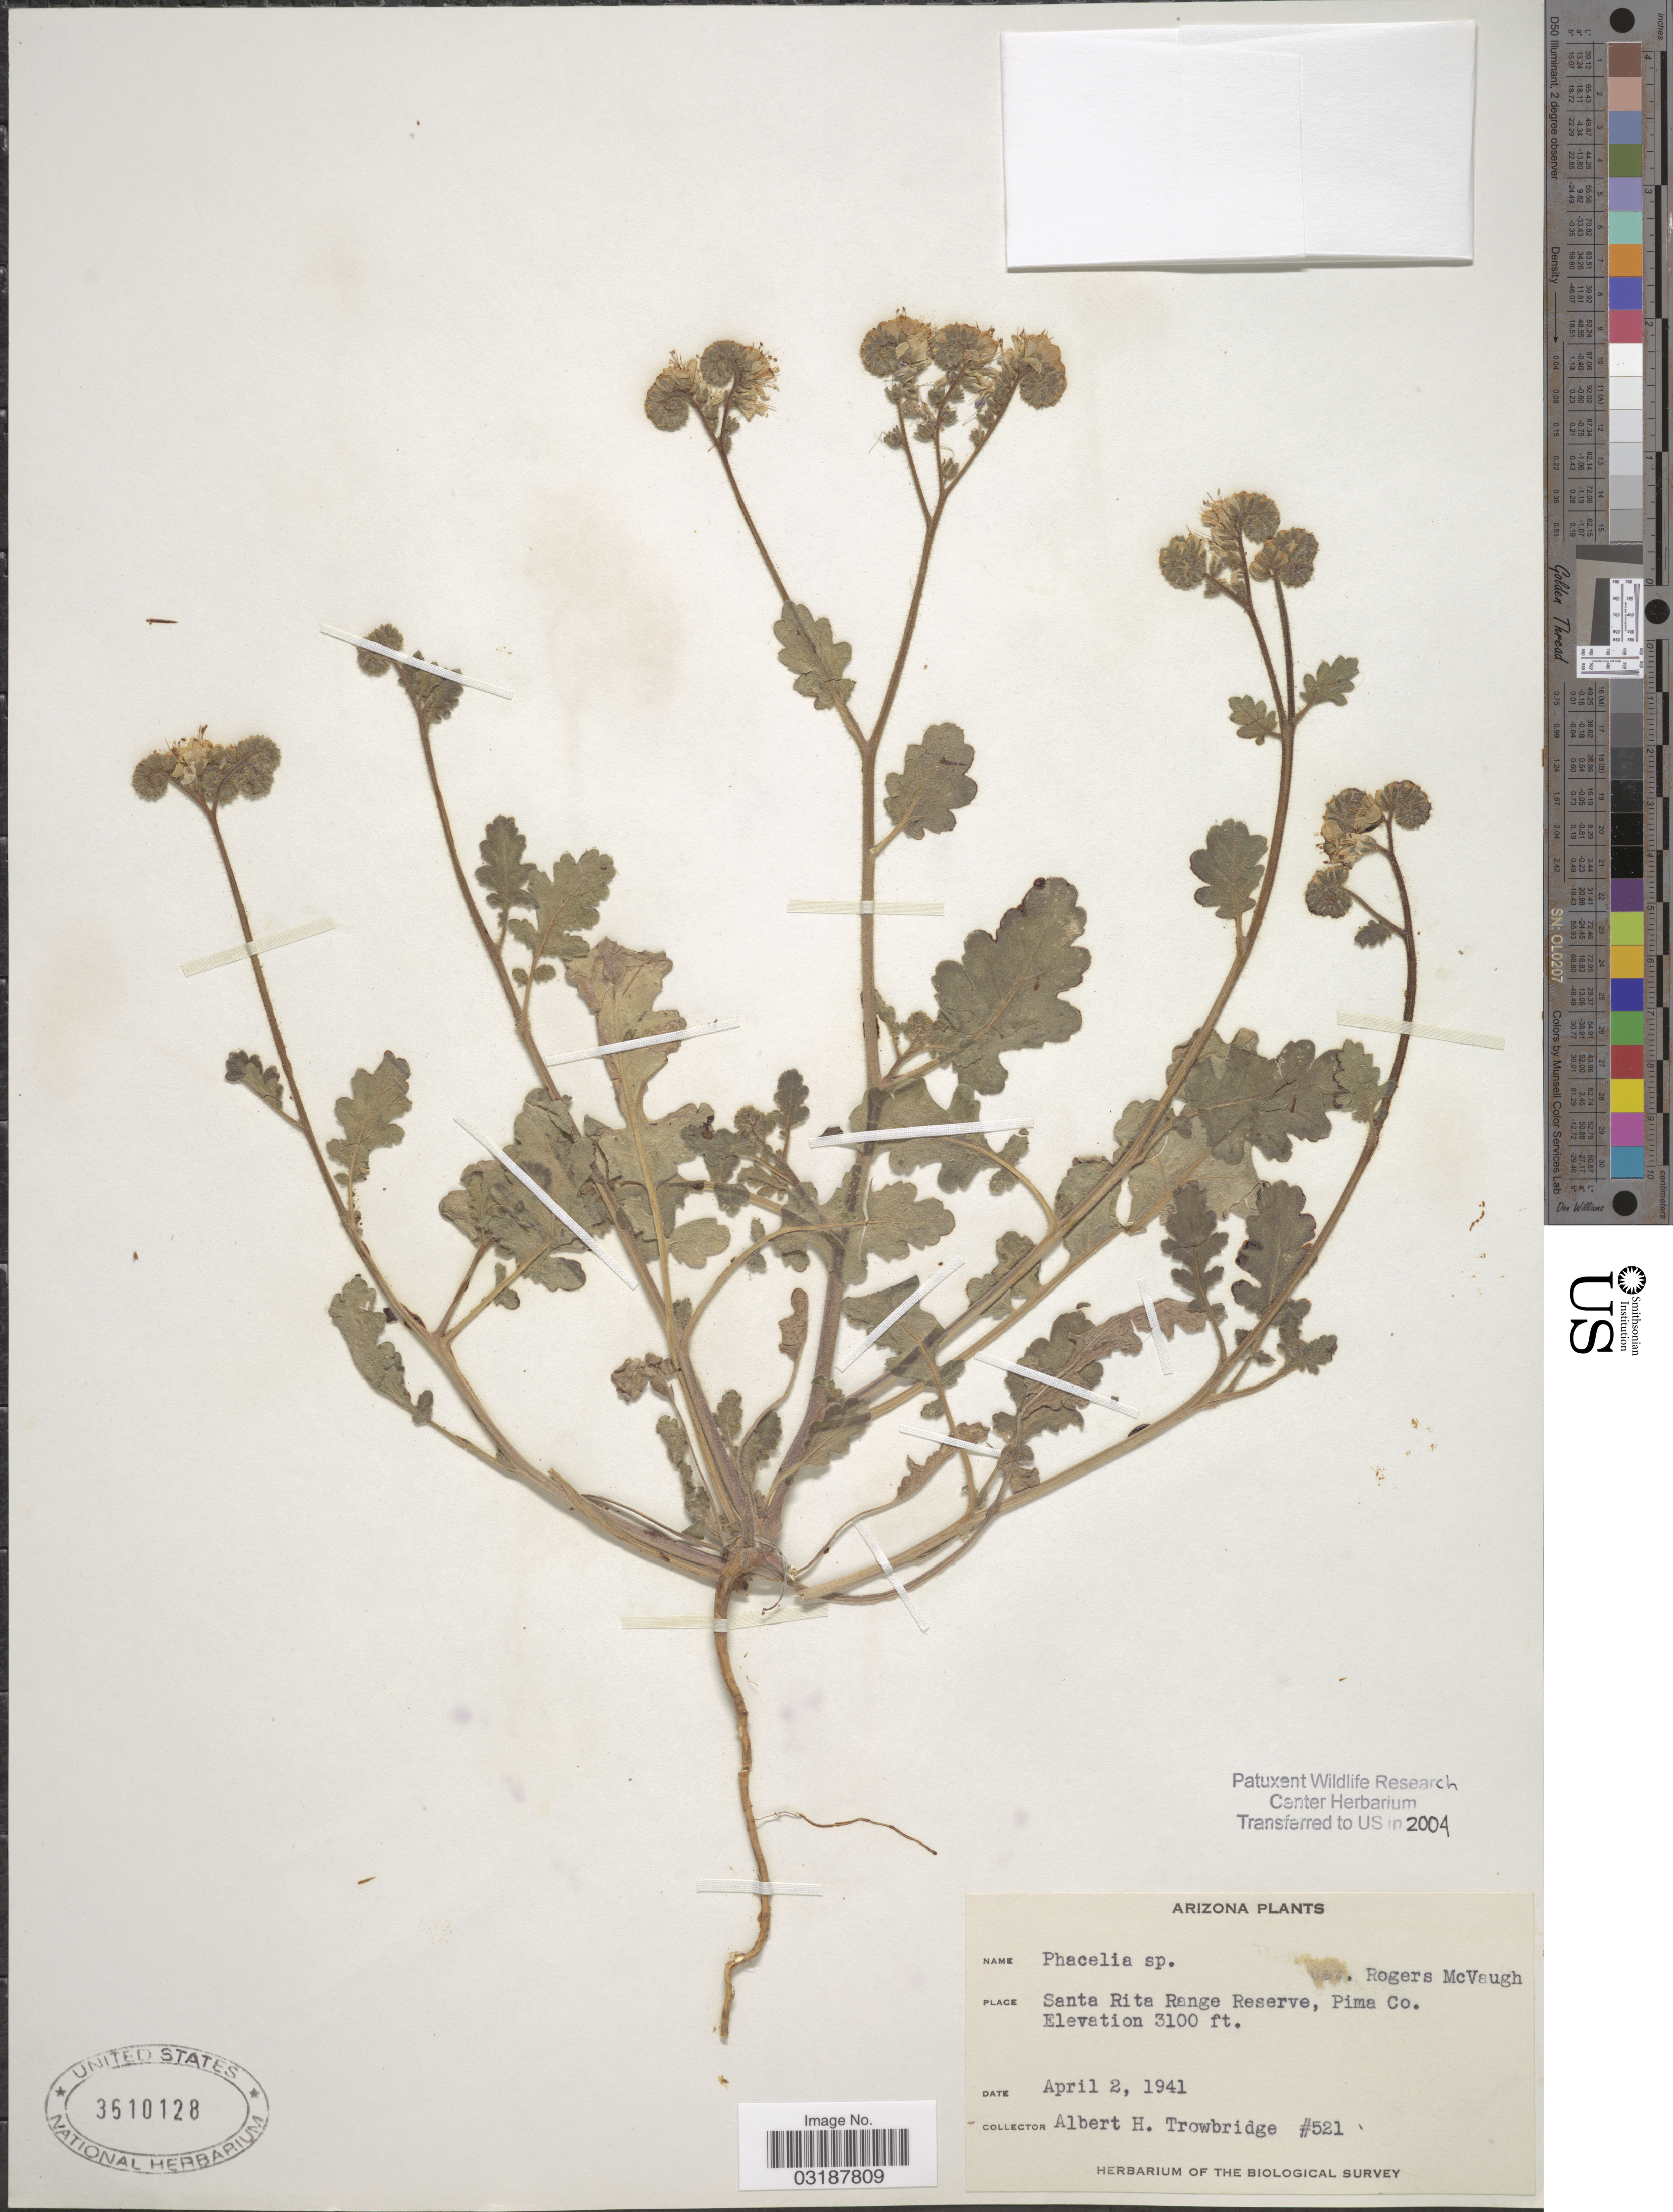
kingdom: Plantae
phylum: Tracheophyta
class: Magnoliopsida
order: Boraginales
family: Hydrophyllaceae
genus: Phacelia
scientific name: Phacelia sp.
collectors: A. H. Trowbridge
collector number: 521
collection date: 1941-04-02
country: United States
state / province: Arizona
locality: Santa Rita Range Reserve, Pima Co.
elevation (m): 945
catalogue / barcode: US 3610128